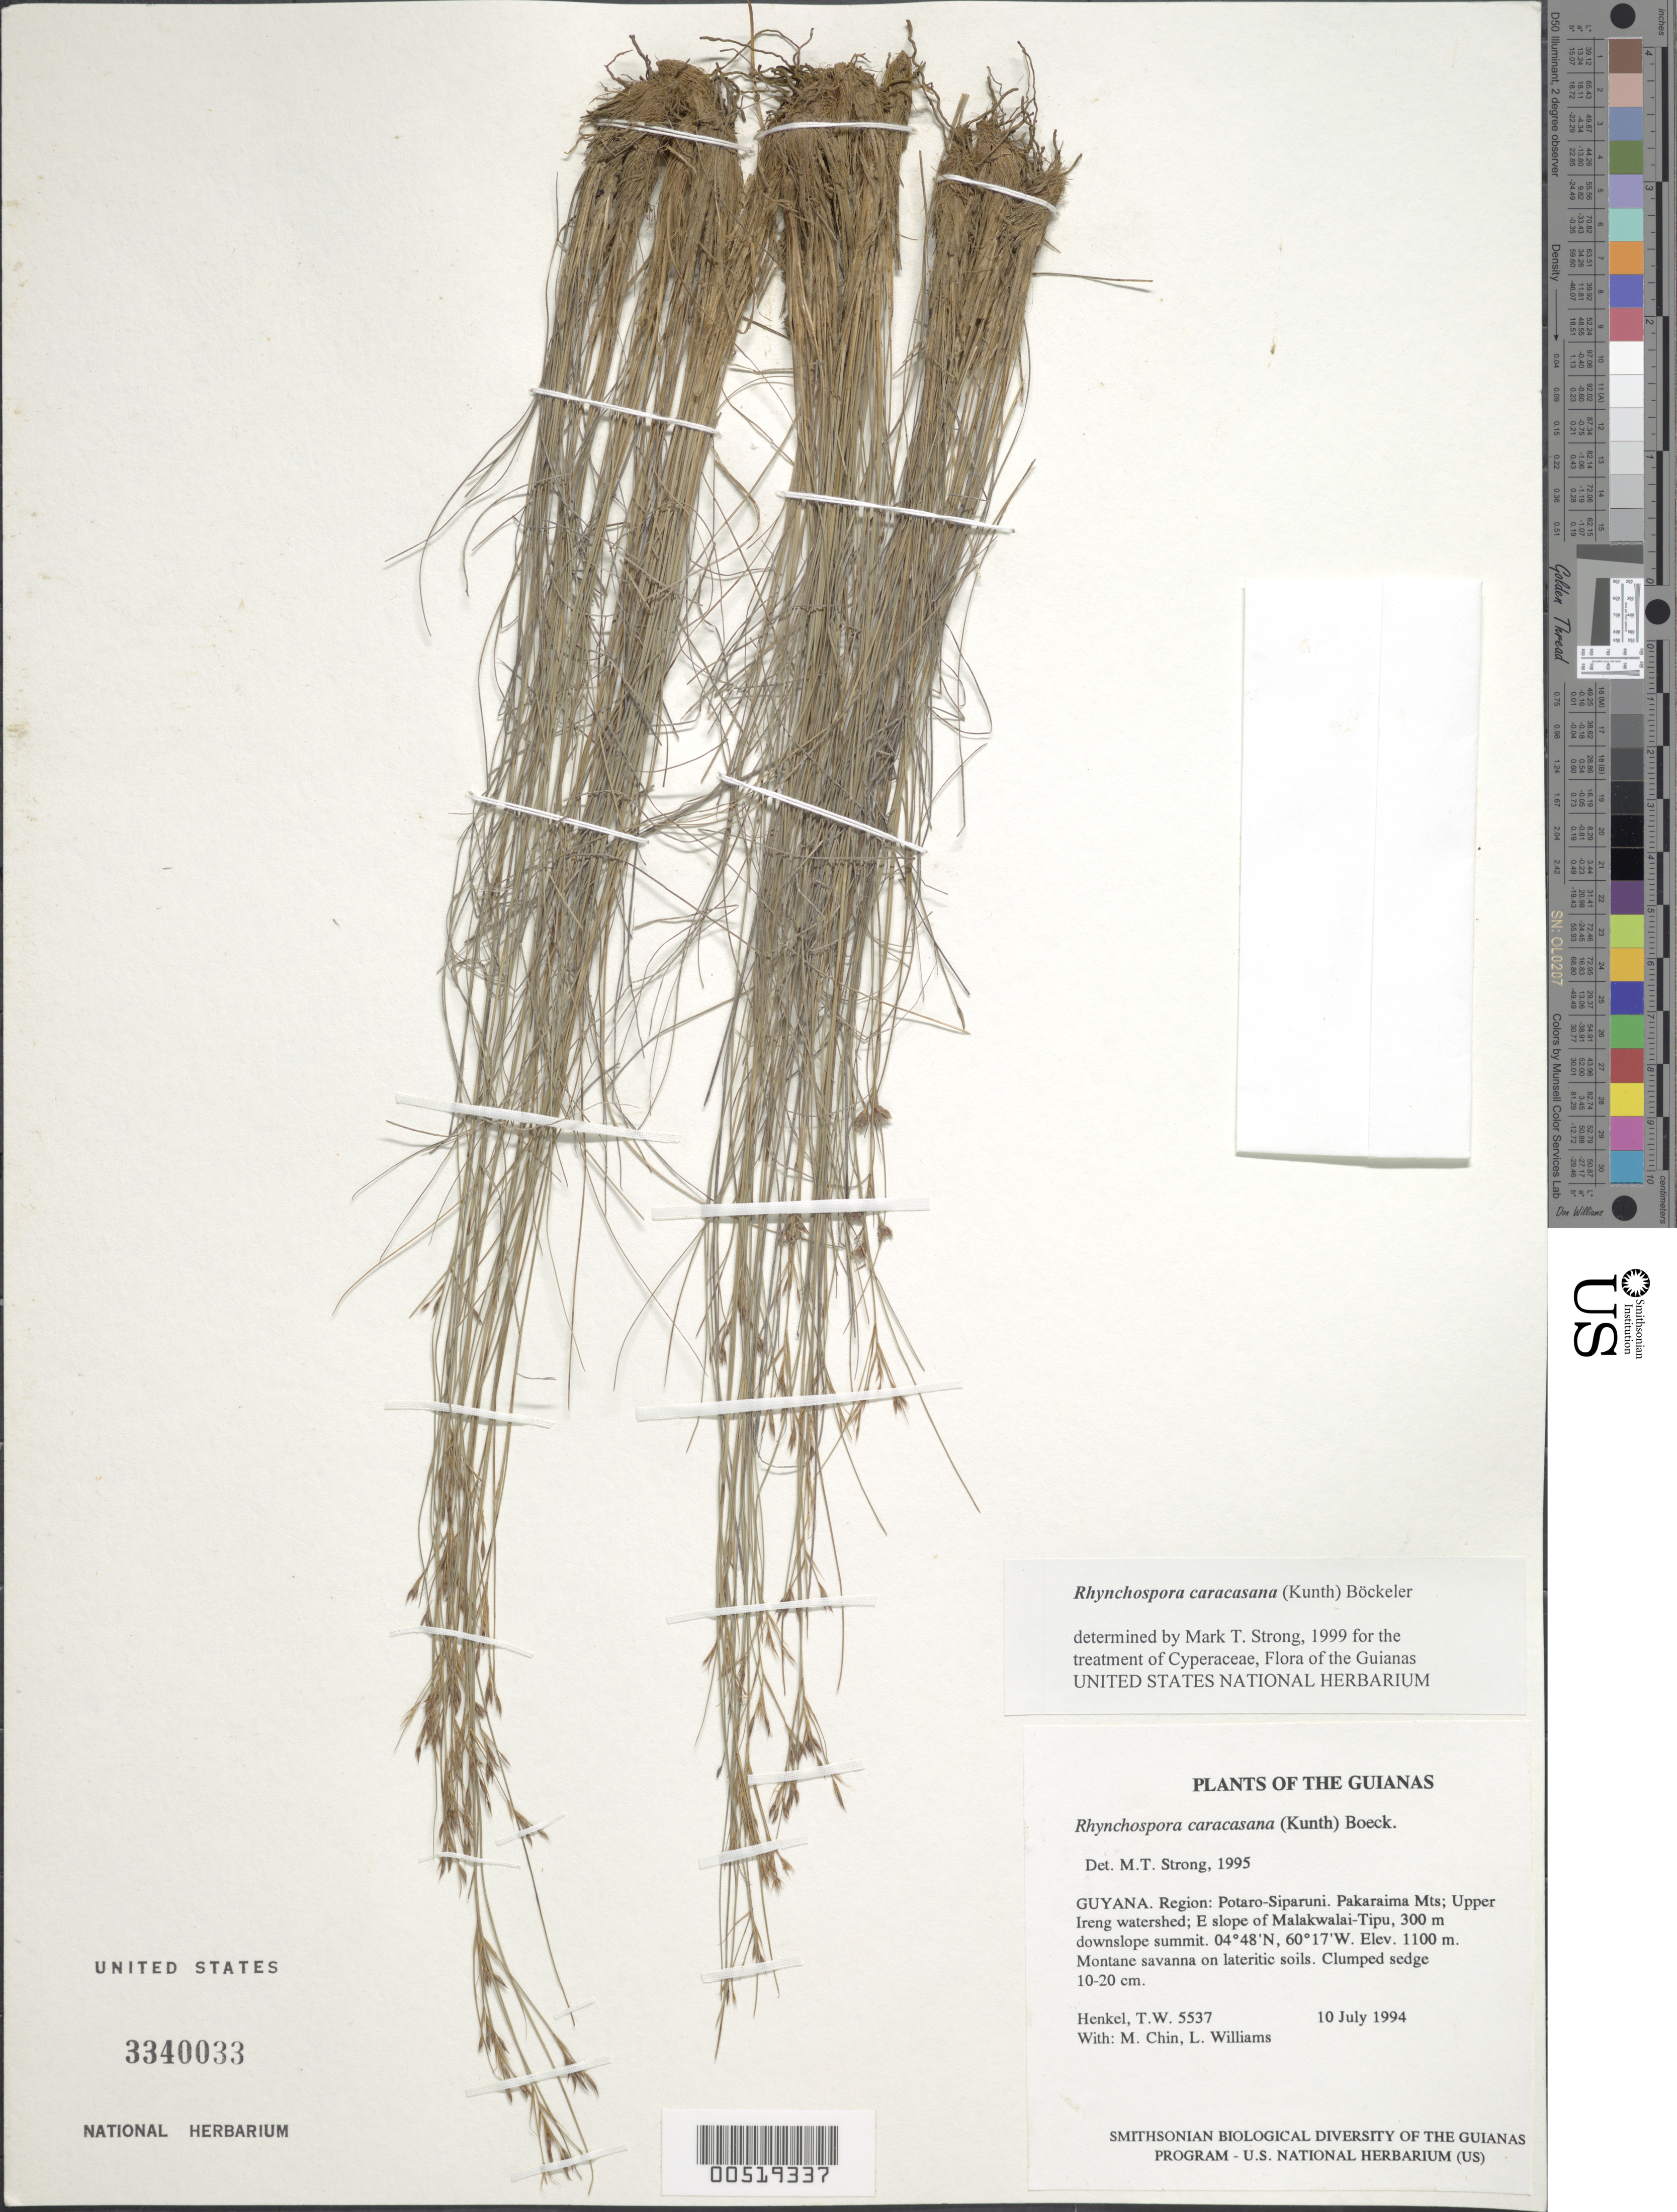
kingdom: Plantae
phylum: Tracheophyta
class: Liliopsida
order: Poales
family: Cyperaceae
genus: Rhynchospora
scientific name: Rhynchospora caracasana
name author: (Kunth) Boeckeler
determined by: Strong, M. T., (US), Smithsonian Institution - National Museum of Natural History (UNITED STATES)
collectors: T. Henkel, M. Chin & L. Williams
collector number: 5537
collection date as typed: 10 July 1994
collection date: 1994-07-10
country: Guyana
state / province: Potaro-Siparuni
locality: Pakaraima Mts; Upper Ireng watershed; E slope of Malakwalai-Tipu, 300 m downslope summit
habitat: Montane savanna on lateritic soils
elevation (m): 1100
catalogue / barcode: US 3340033